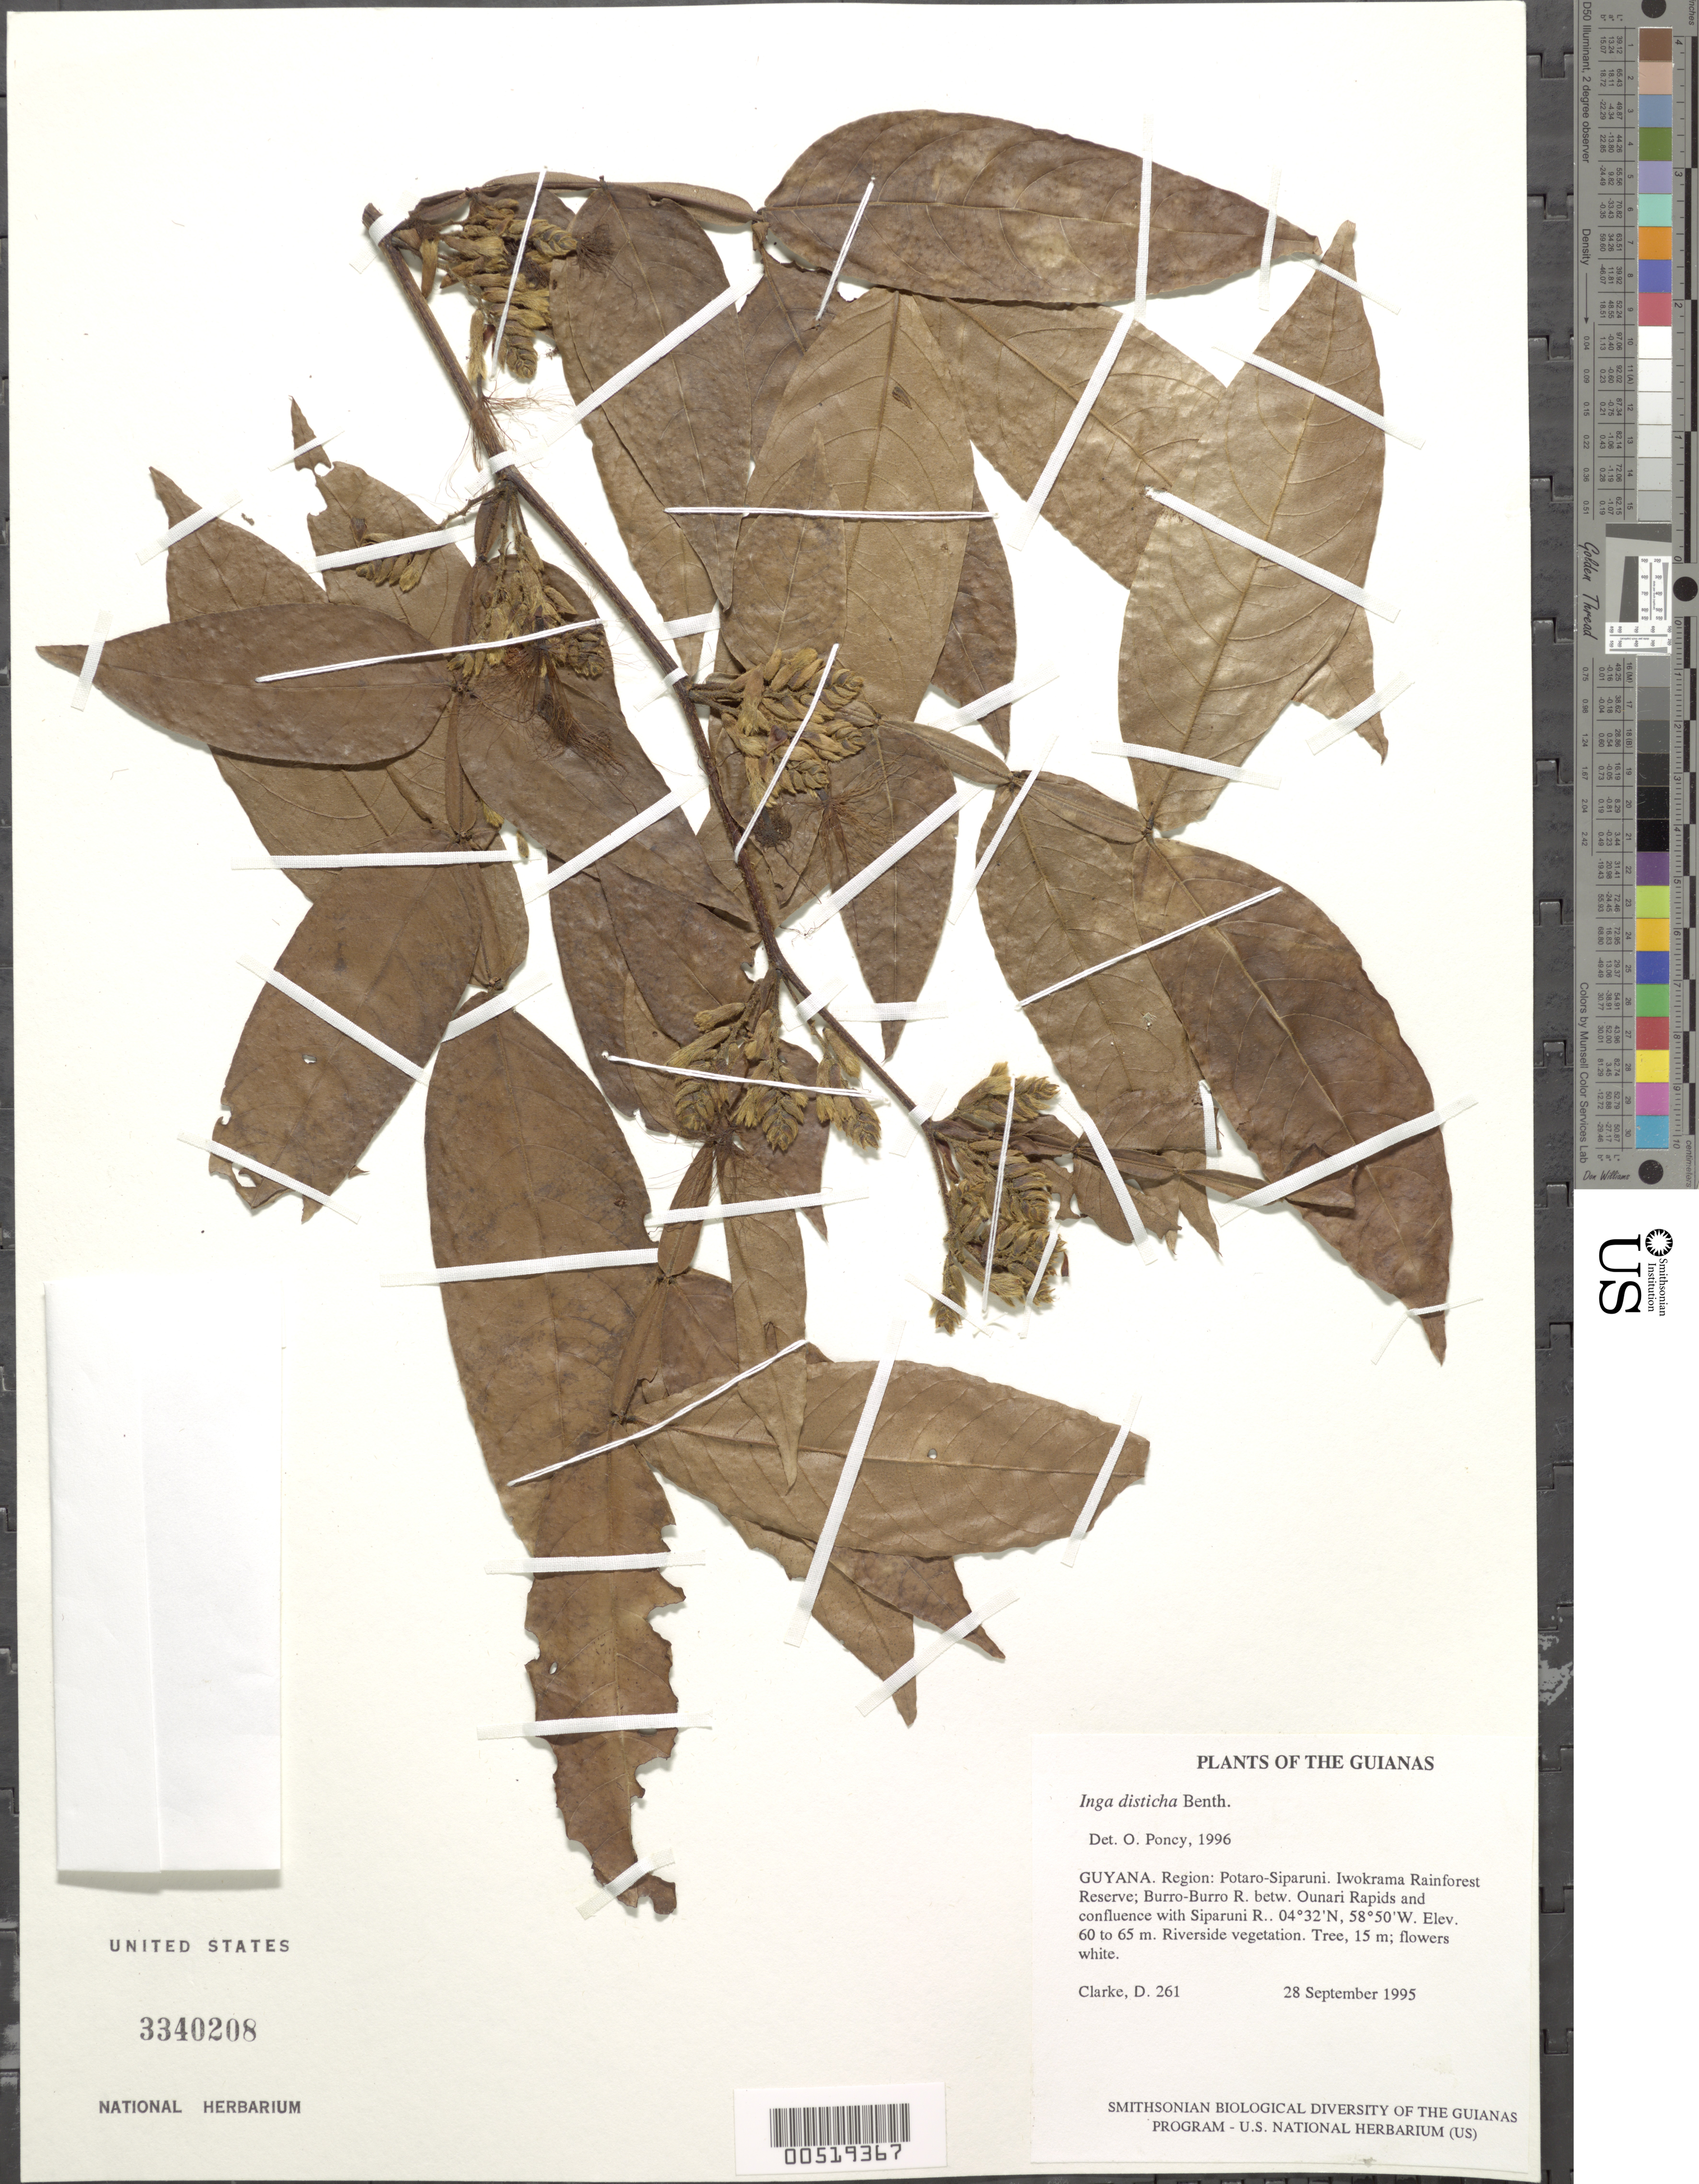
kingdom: Plantae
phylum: Tracheophyta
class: Magnoliopsida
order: Fabales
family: Fabaceae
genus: Inga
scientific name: Inga disticha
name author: Benth.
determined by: Poncy, O.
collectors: H. D. Clarke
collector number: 261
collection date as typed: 28 September 1995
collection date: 1995-09-28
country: Guyana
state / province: Potaro-Siparuni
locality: Iwokrama Rainforest Reserve; Burro-Burro R. betw. Dunari Rapids and confluence with Siparuni R.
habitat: Riverside vegetation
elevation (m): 60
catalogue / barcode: US 3340208